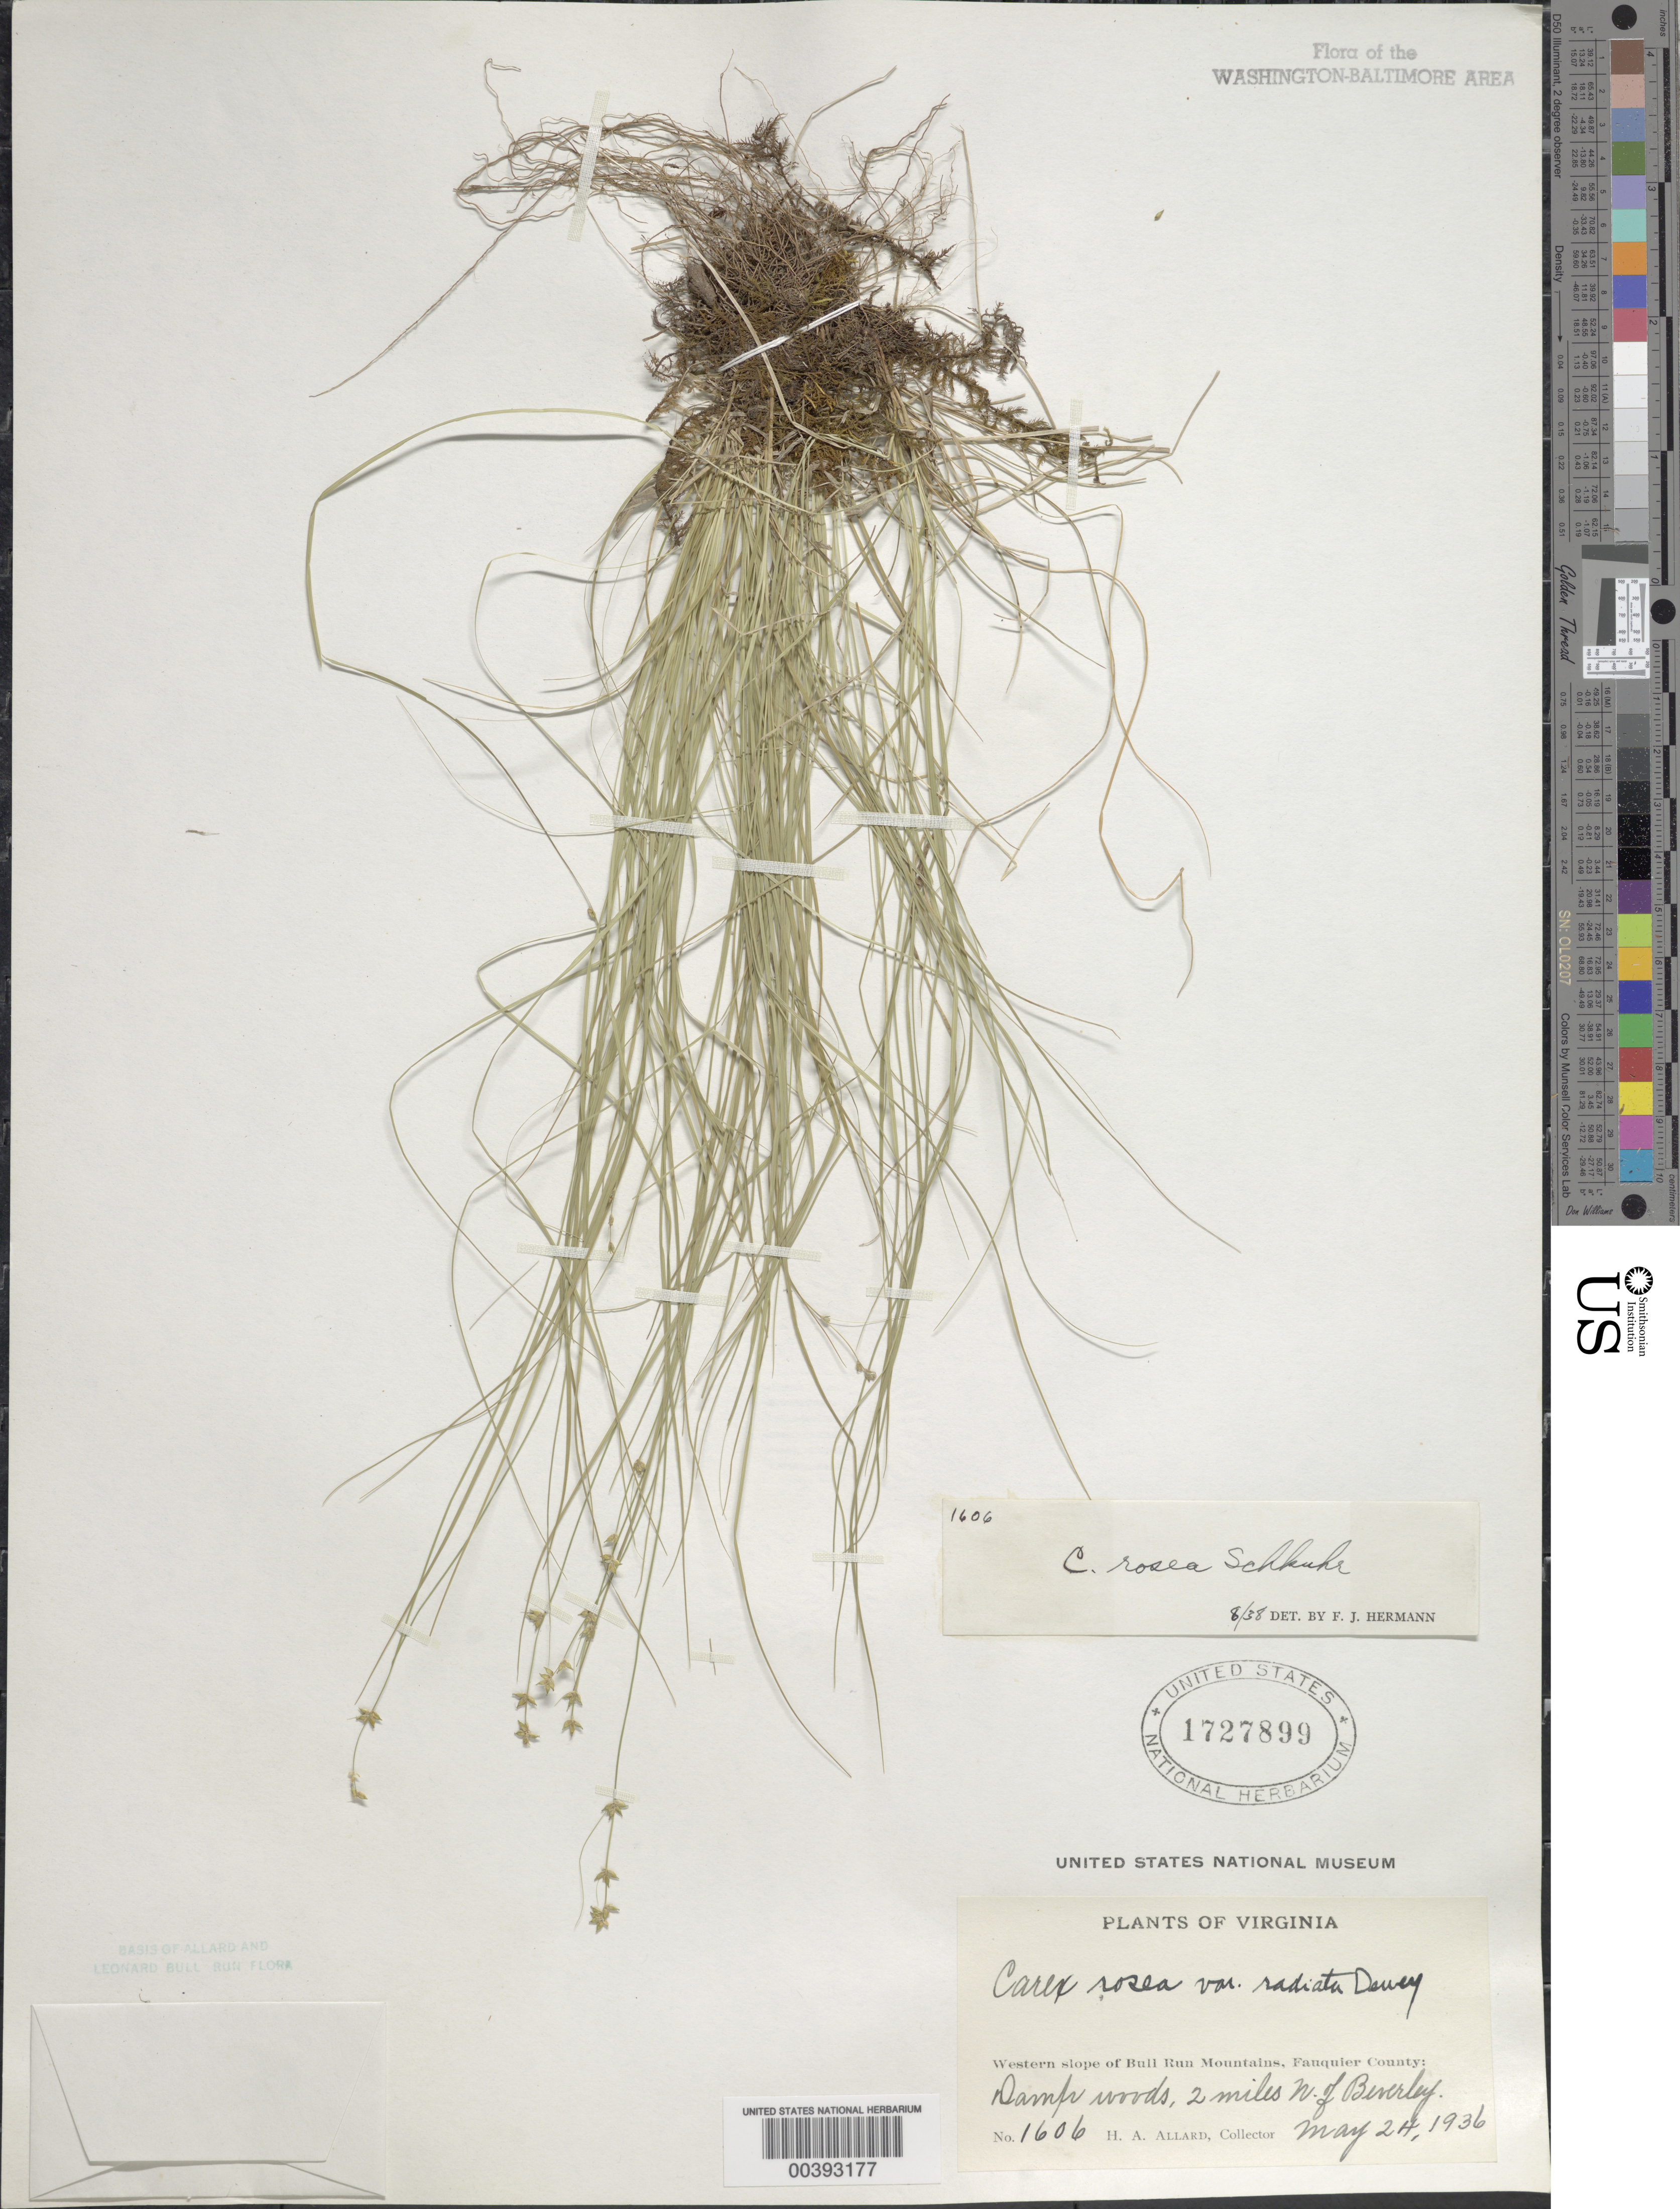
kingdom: Plantae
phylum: Tracheophyta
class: Liliopsida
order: Poales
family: Cyperaceae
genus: Carex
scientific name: Carex rosea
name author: Willd.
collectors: H. A. Allard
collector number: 1606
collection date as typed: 24 May 1936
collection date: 1936-05-24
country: United States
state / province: Virginia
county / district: Fauquier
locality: North of Beverley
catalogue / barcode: US 1727899